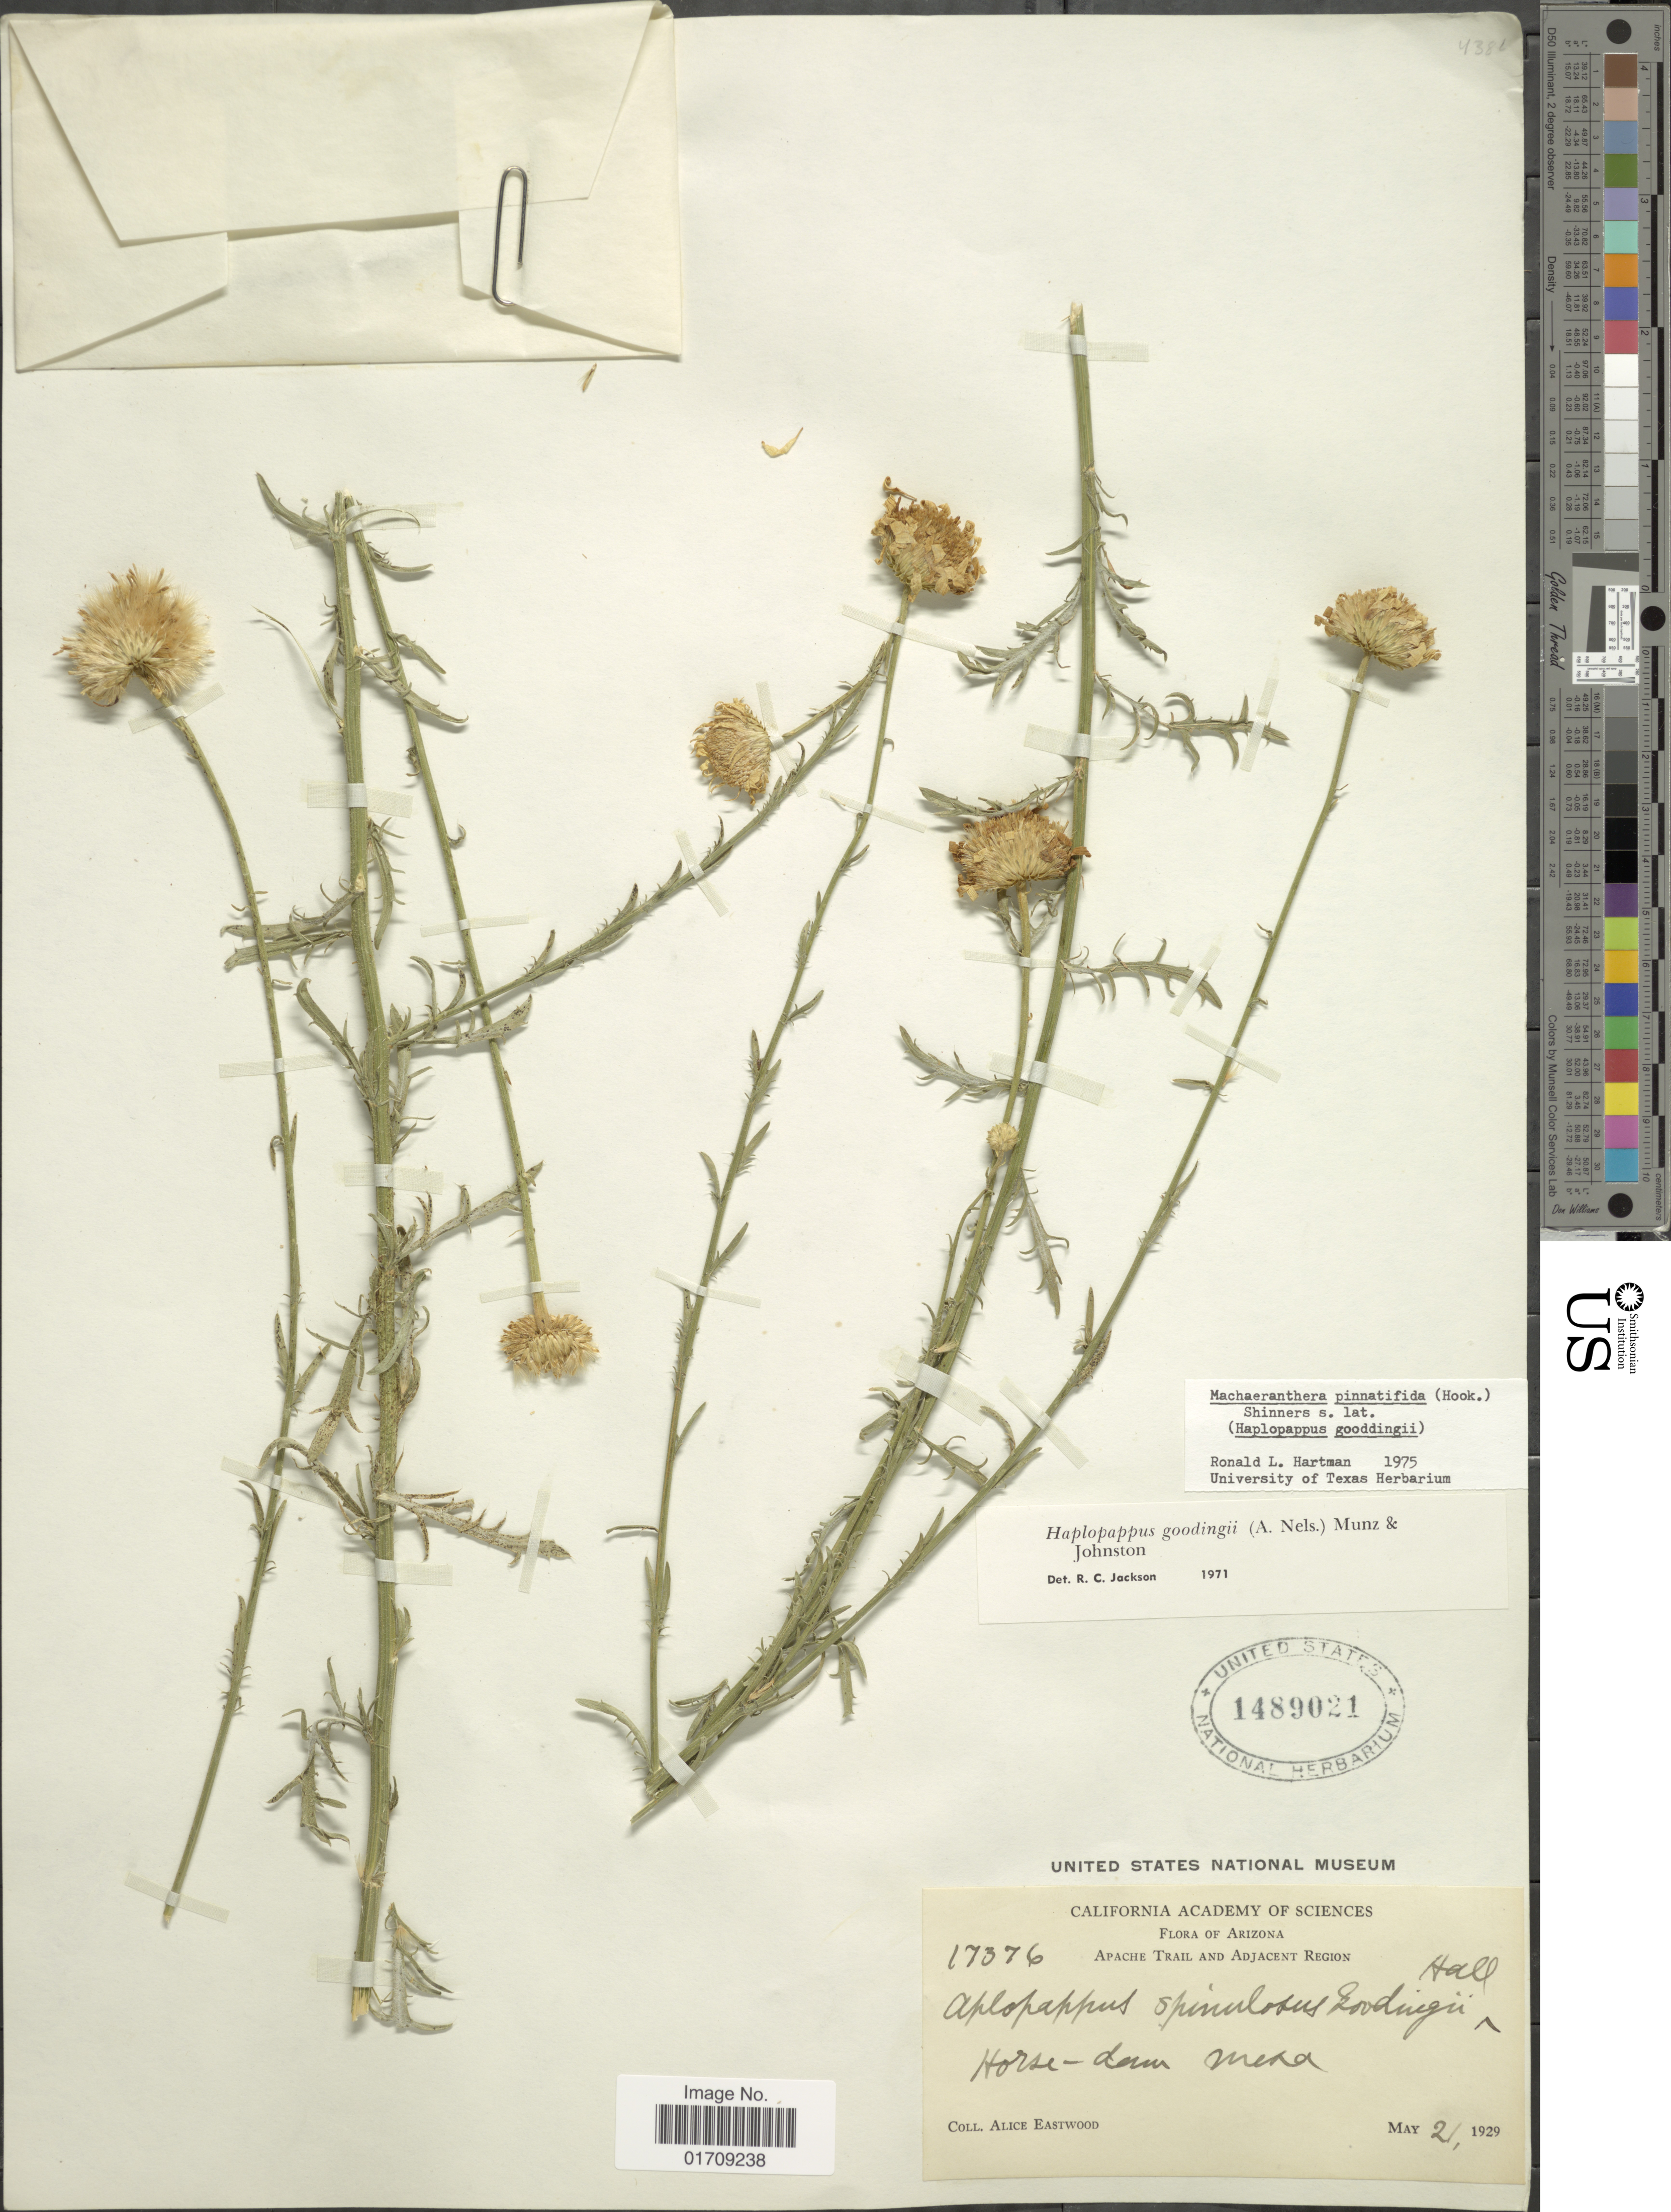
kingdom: Plantae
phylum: Tracheophyta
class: Magnoliopsida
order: Asterales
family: Asteraceae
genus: Machaeranthera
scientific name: Machaeranthera pinnatifida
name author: (Hook.) Shinners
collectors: A. Eastwood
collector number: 17376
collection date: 1929-05-21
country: United States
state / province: Arizona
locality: Apache Trail and Adjacent Region, Horse-dam Mesa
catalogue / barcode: US 1489021